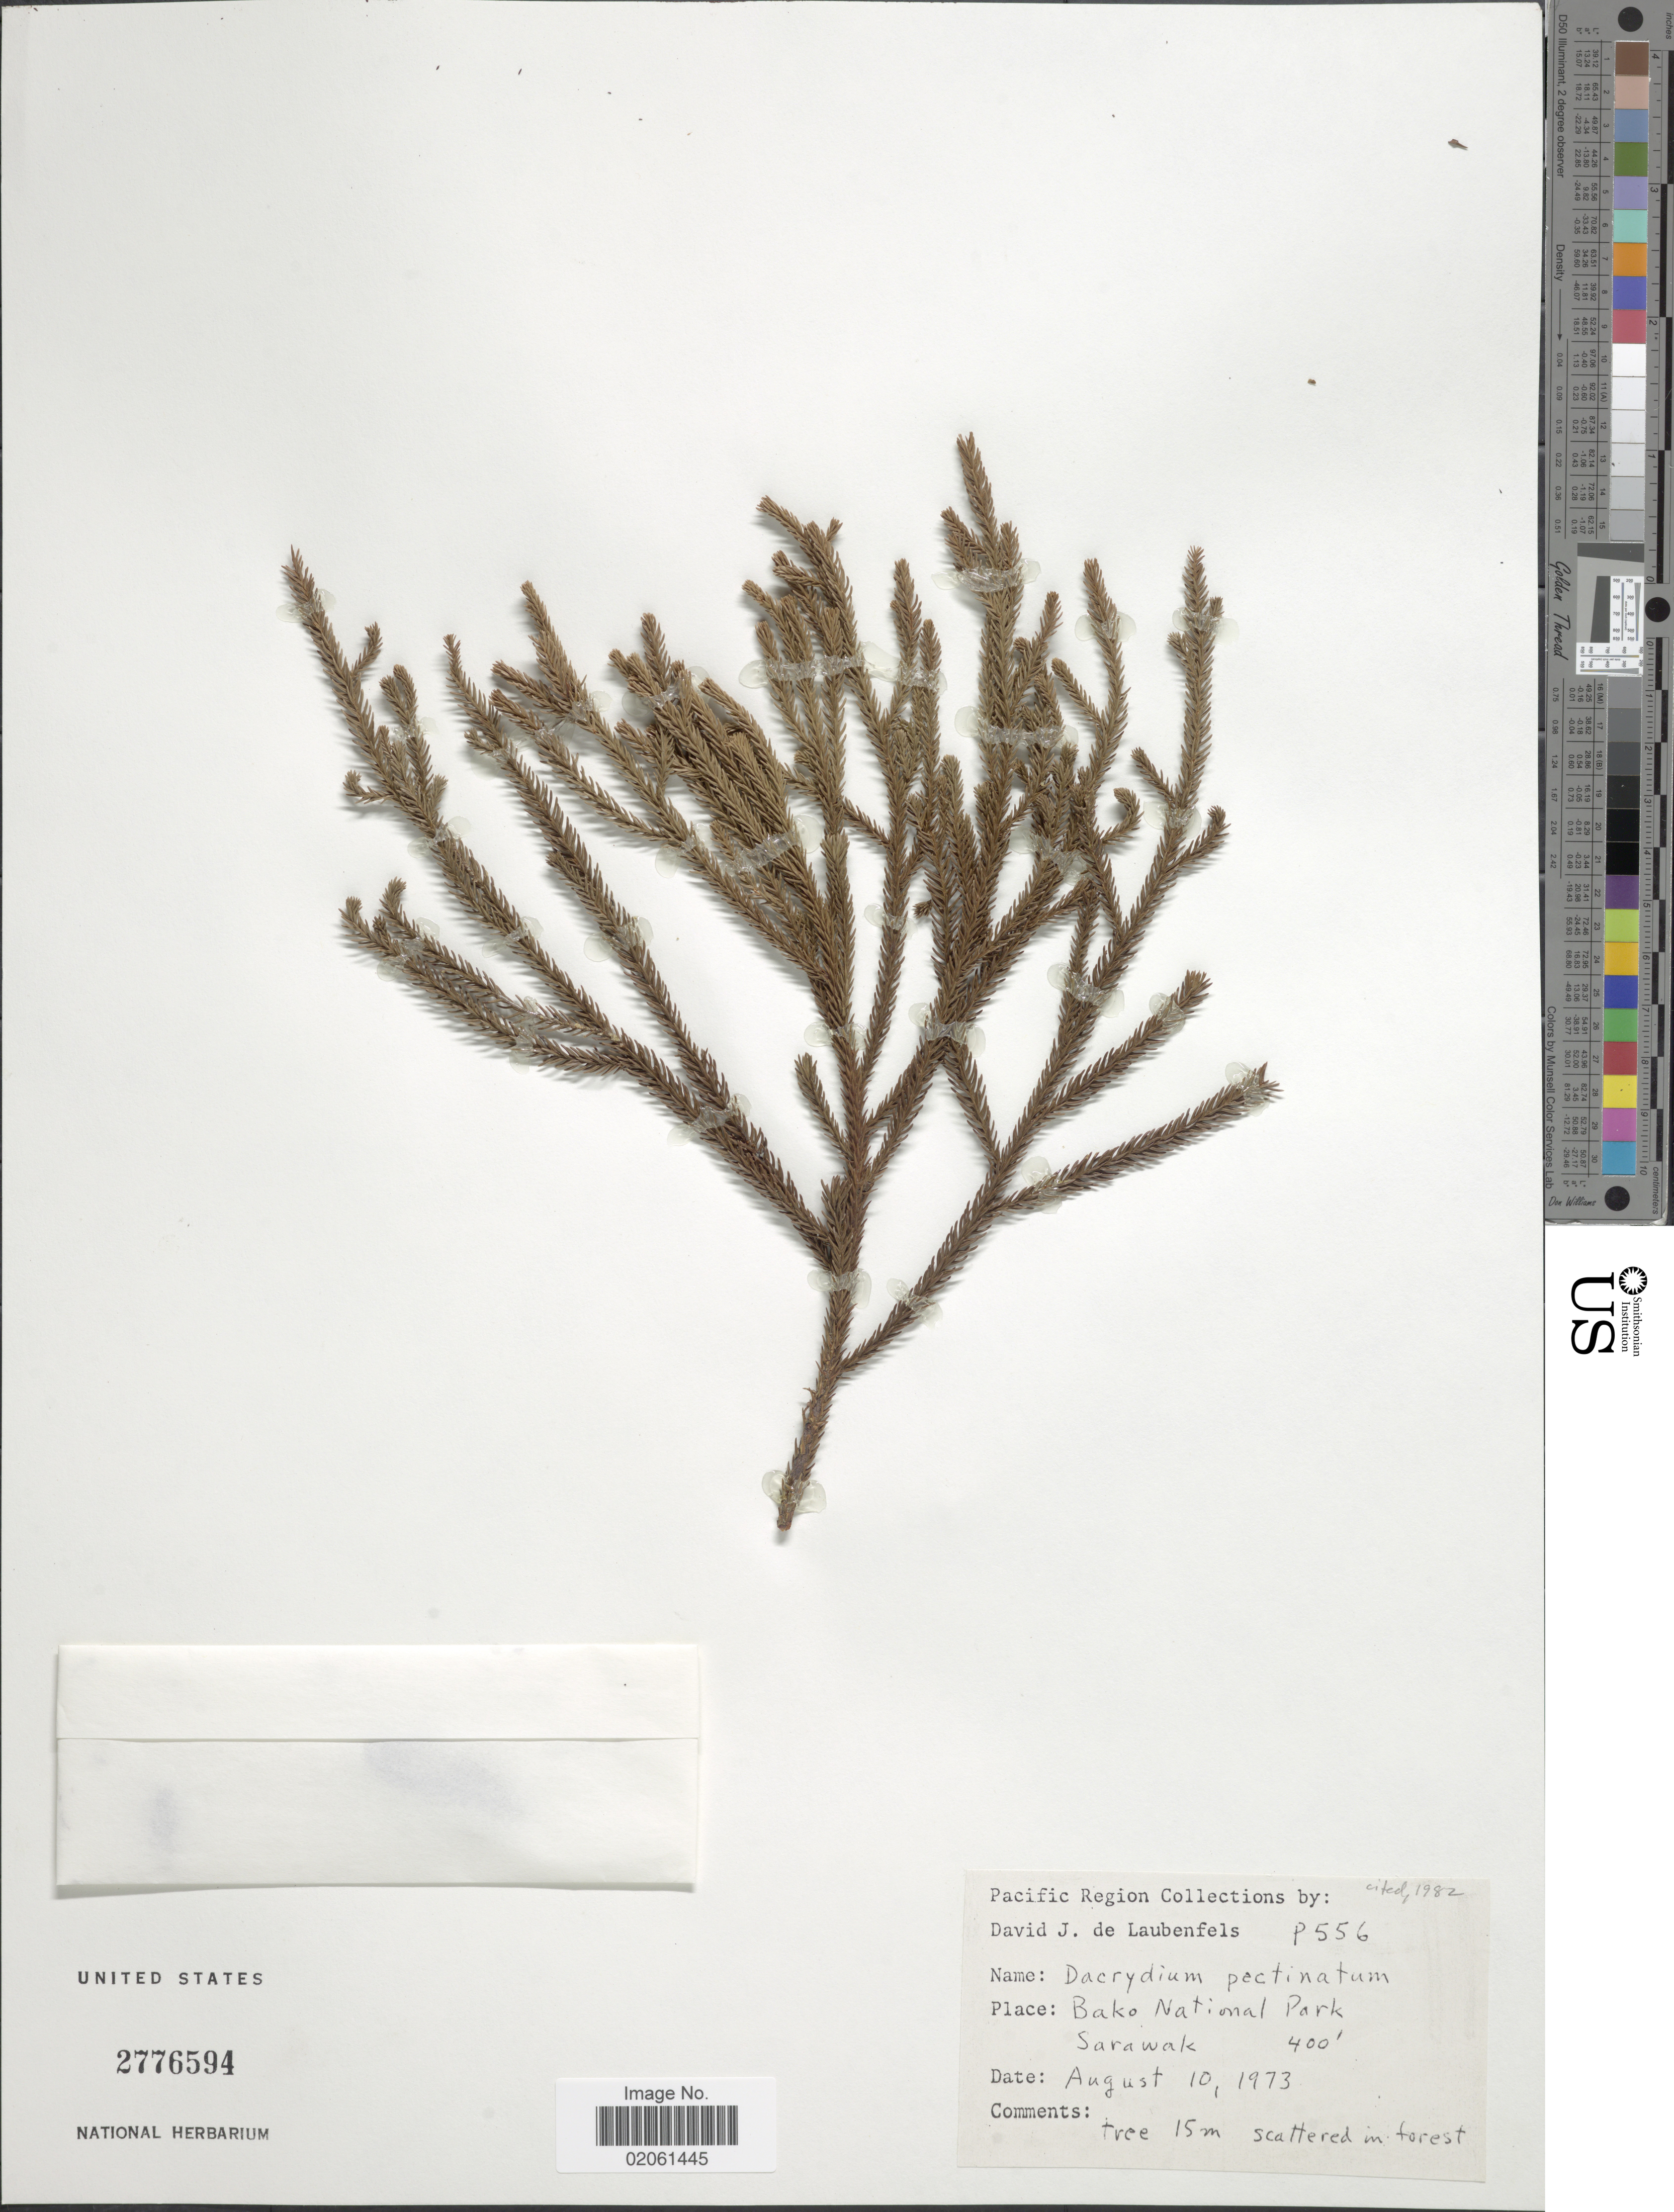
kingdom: Plantae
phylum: Tracheophyta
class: Pinopsida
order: Pinales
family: Podocarpaceae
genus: Dacrydium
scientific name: Dacrydium pectinatum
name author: de Laub.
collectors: D. J. de Laubenfels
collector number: P556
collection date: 1973-08-10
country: Malaysia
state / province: Sarawak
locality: Pacific Region. Bako National Park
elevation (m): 122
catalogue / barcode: US 2776594